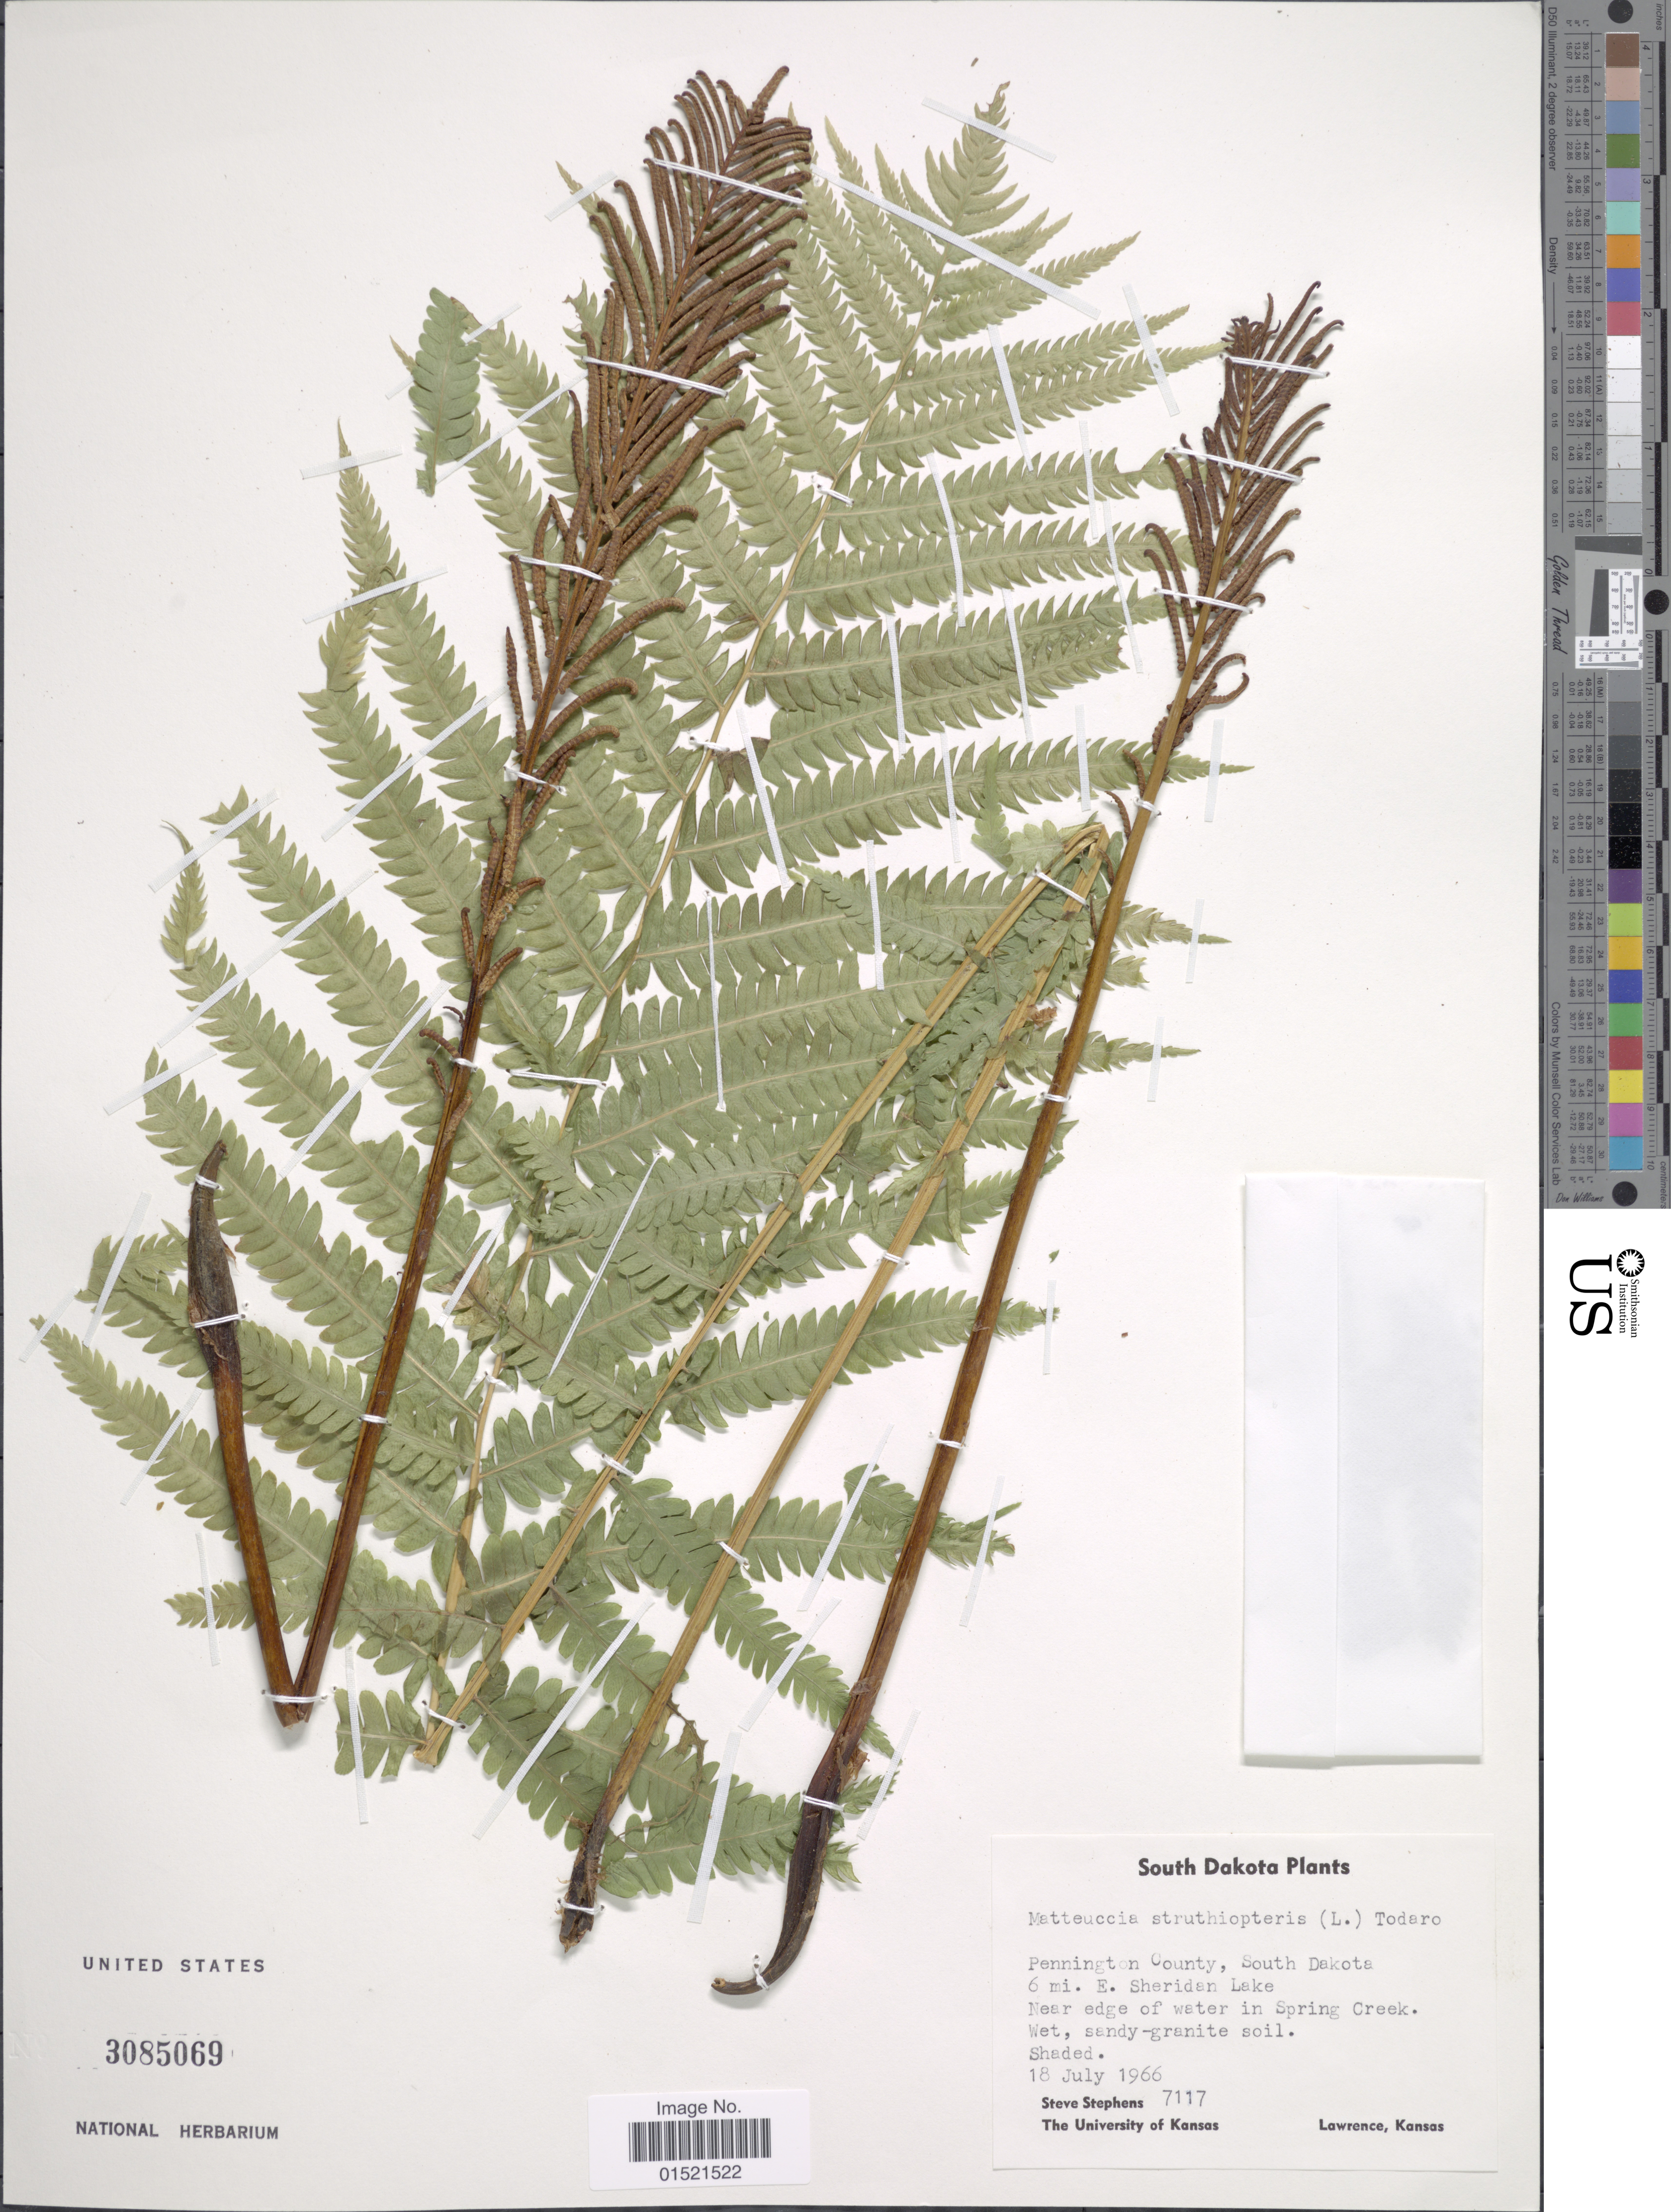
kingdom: Plantae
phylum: Tracheophyta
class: Polypodiopsida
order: Polypodiales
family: Onocleaceae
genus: Matteuccia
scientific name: Matteuccia struthiopteris var. pensylvanica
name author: (Willd.) C.V. Morton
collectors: S. Stephens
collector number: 7117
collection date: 1966-07-18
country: United States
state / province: South Dakota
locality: Pennington County, 6 mi. E. Sheridan Lake, Near edge of water in Spring Creek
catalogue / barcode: US 3085069